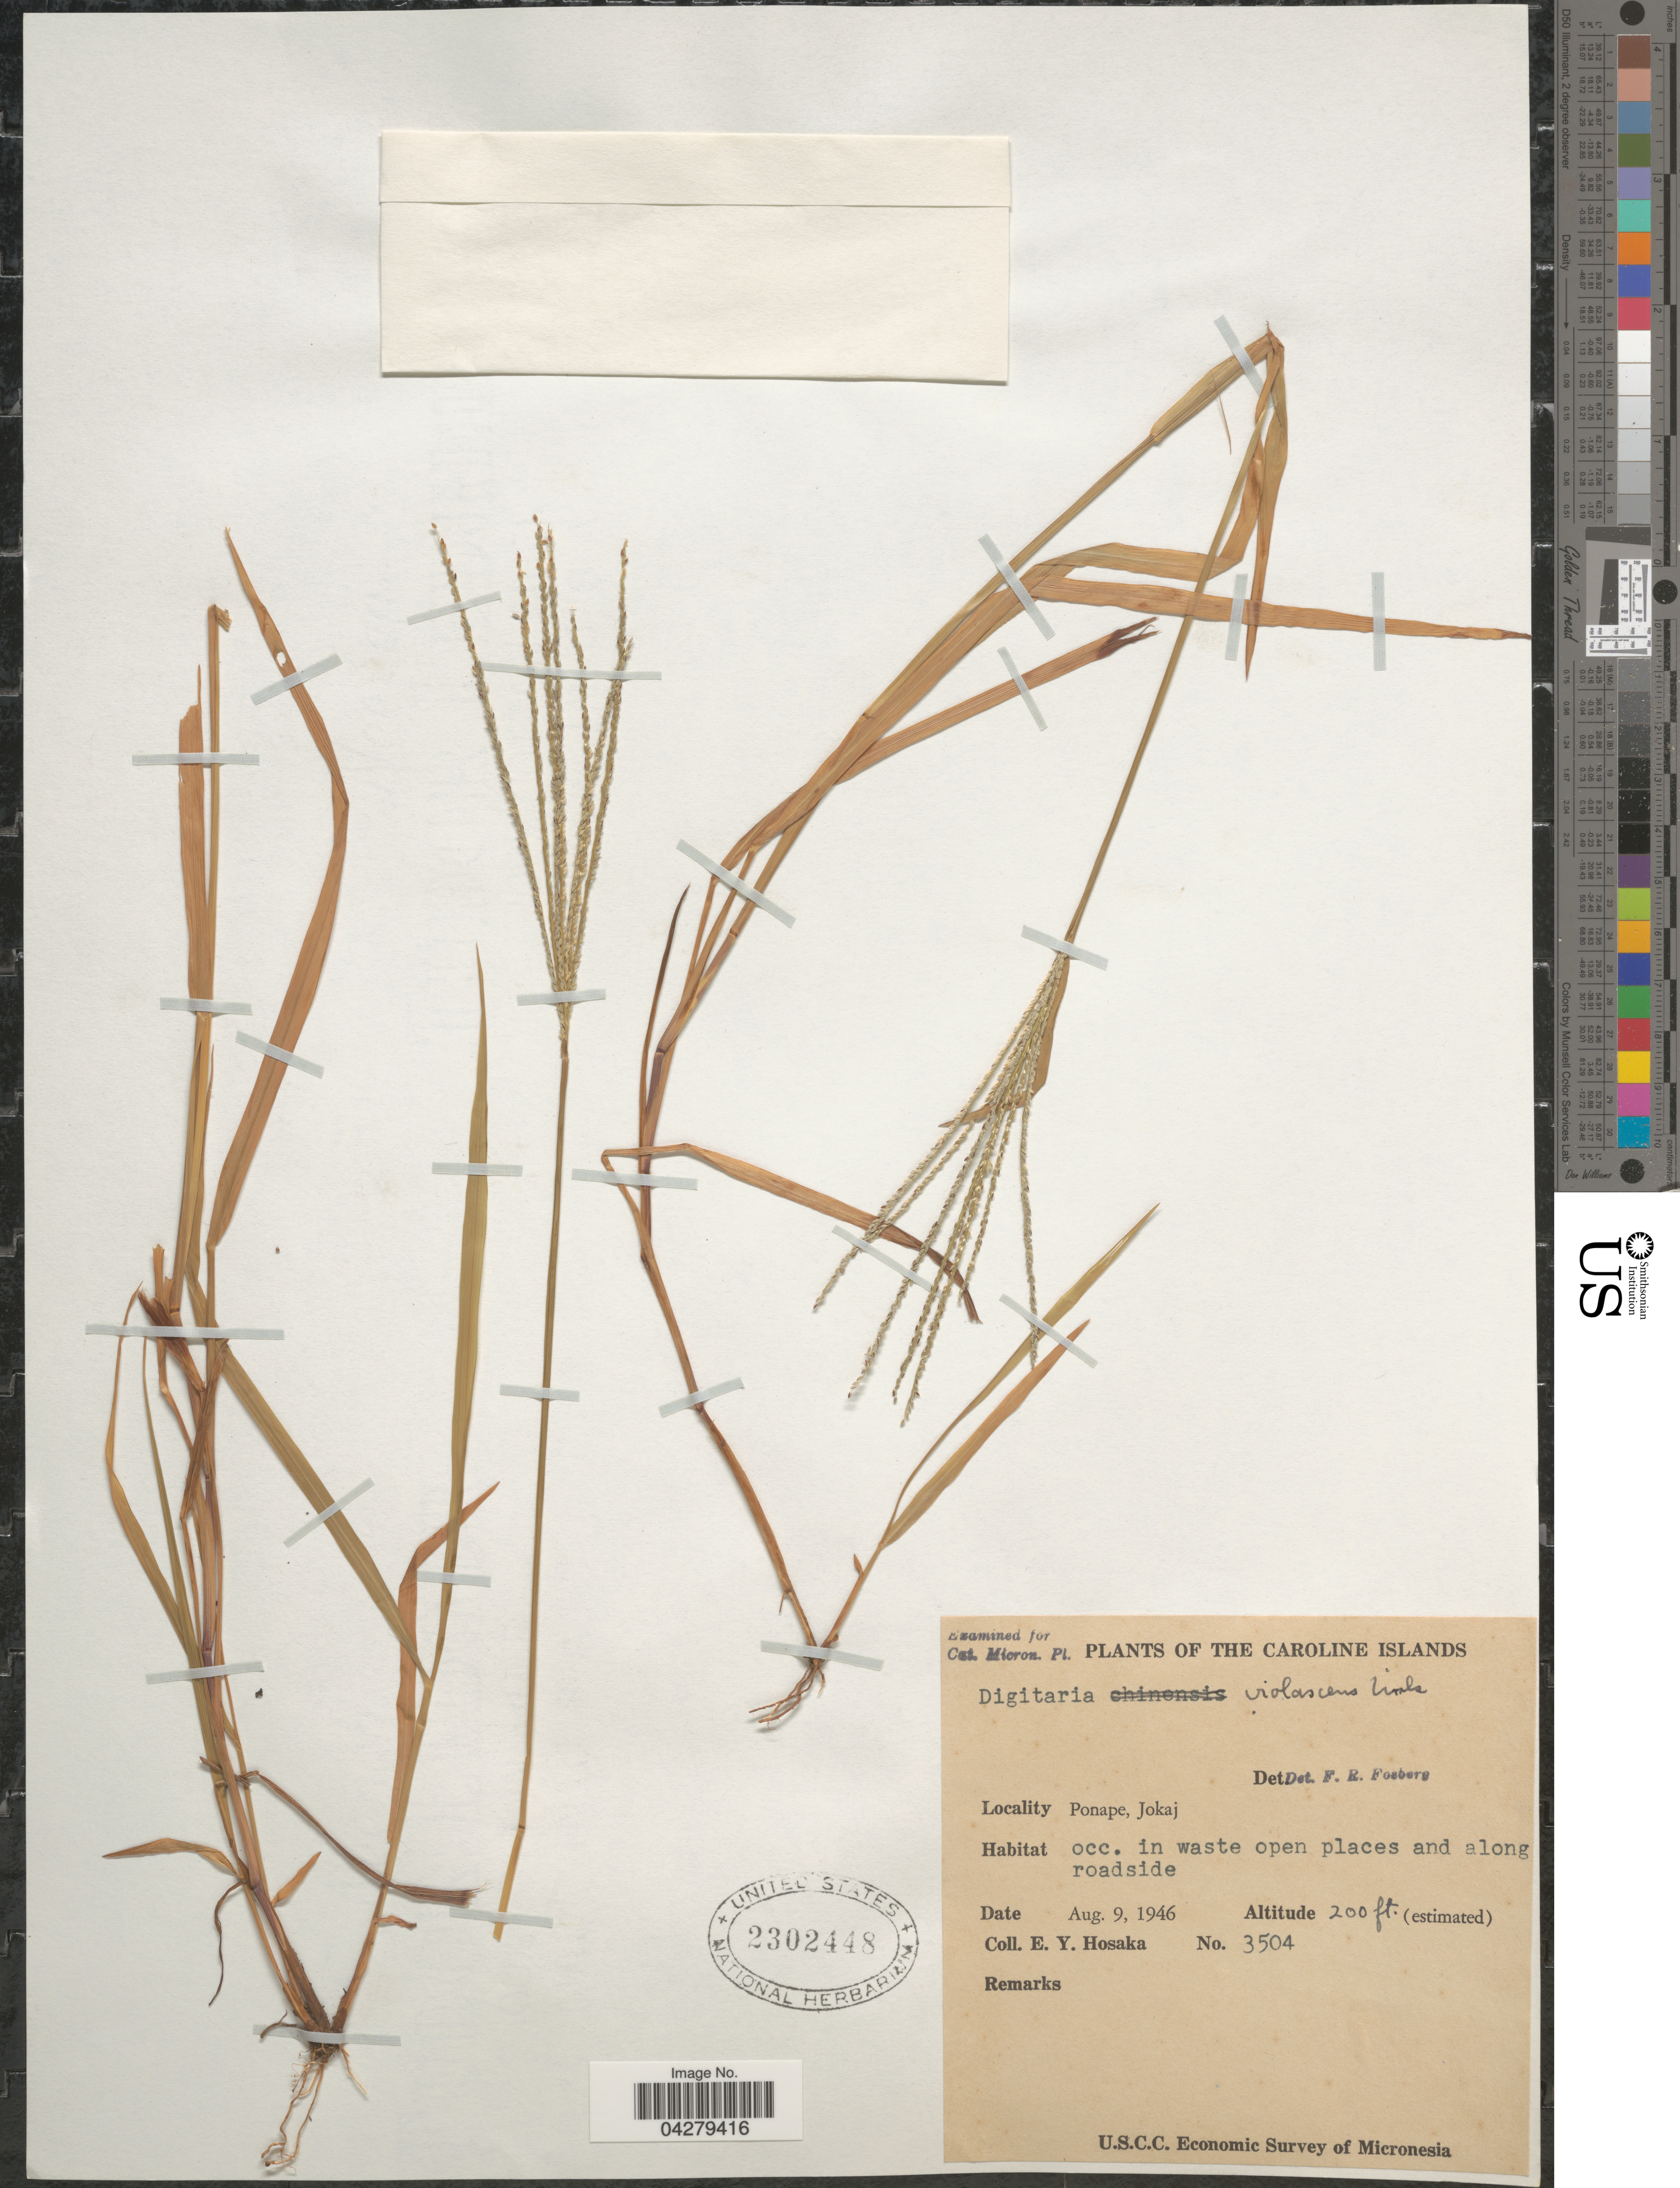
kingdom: Plantae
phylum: Tracheophyta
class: Liliopsida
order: Poales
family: Poaceae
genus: Digitaria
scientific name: Digitaria violascens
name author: Link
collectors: E. Y. Hosaka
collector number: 3504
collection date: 1946-08-09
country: Micronesia, Federated States of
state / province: Pohnpei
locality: The Caroline Islands. Ponape, Jokai. U.S.C.C. Economic Survey of Micronesia.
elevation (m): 61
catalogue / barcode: US 2302448